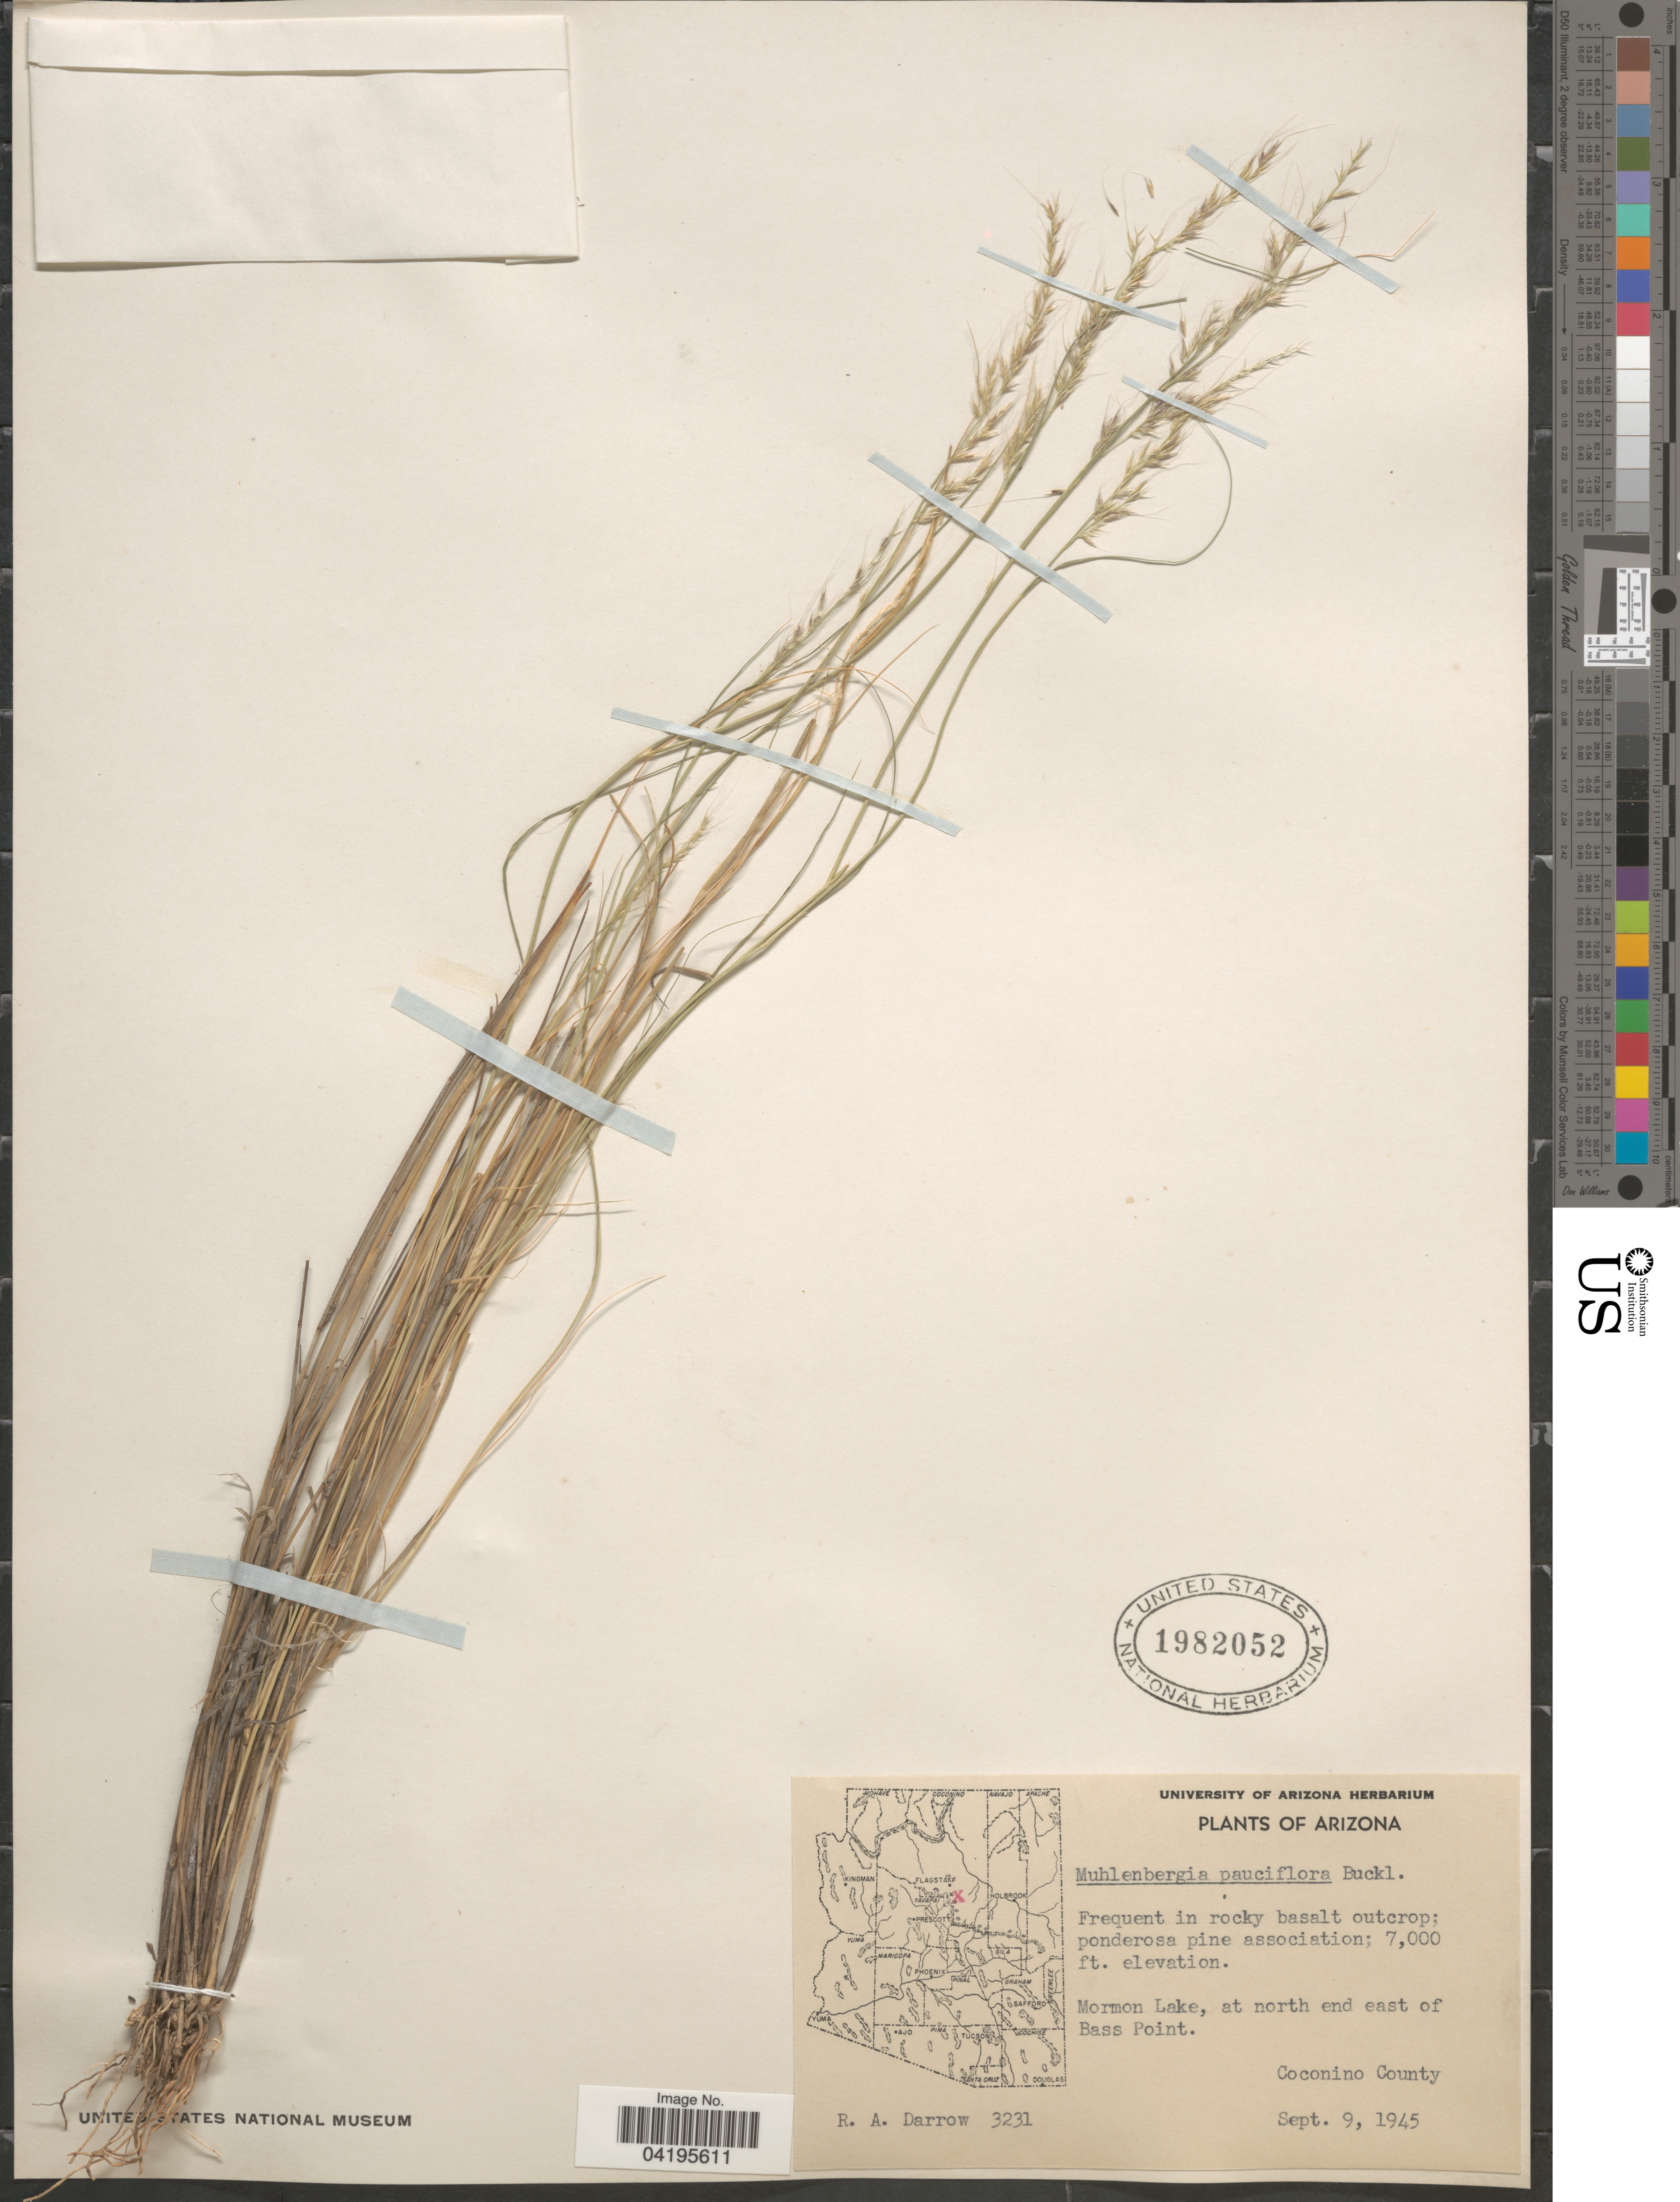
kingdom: Plantae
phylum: Tracheophyta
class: Liliopsida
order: Poales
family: Poaceae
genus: Muhlenbergia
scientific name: Muhlenbergia pauciflora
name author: Buckley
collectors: R. A. Darrow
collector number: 3231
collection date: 1945-09-09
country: United States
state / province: Arizona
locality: Mormon Lake, at north end east of Bass Point. Coconino County.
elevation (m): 2134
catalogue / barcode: US 1982052